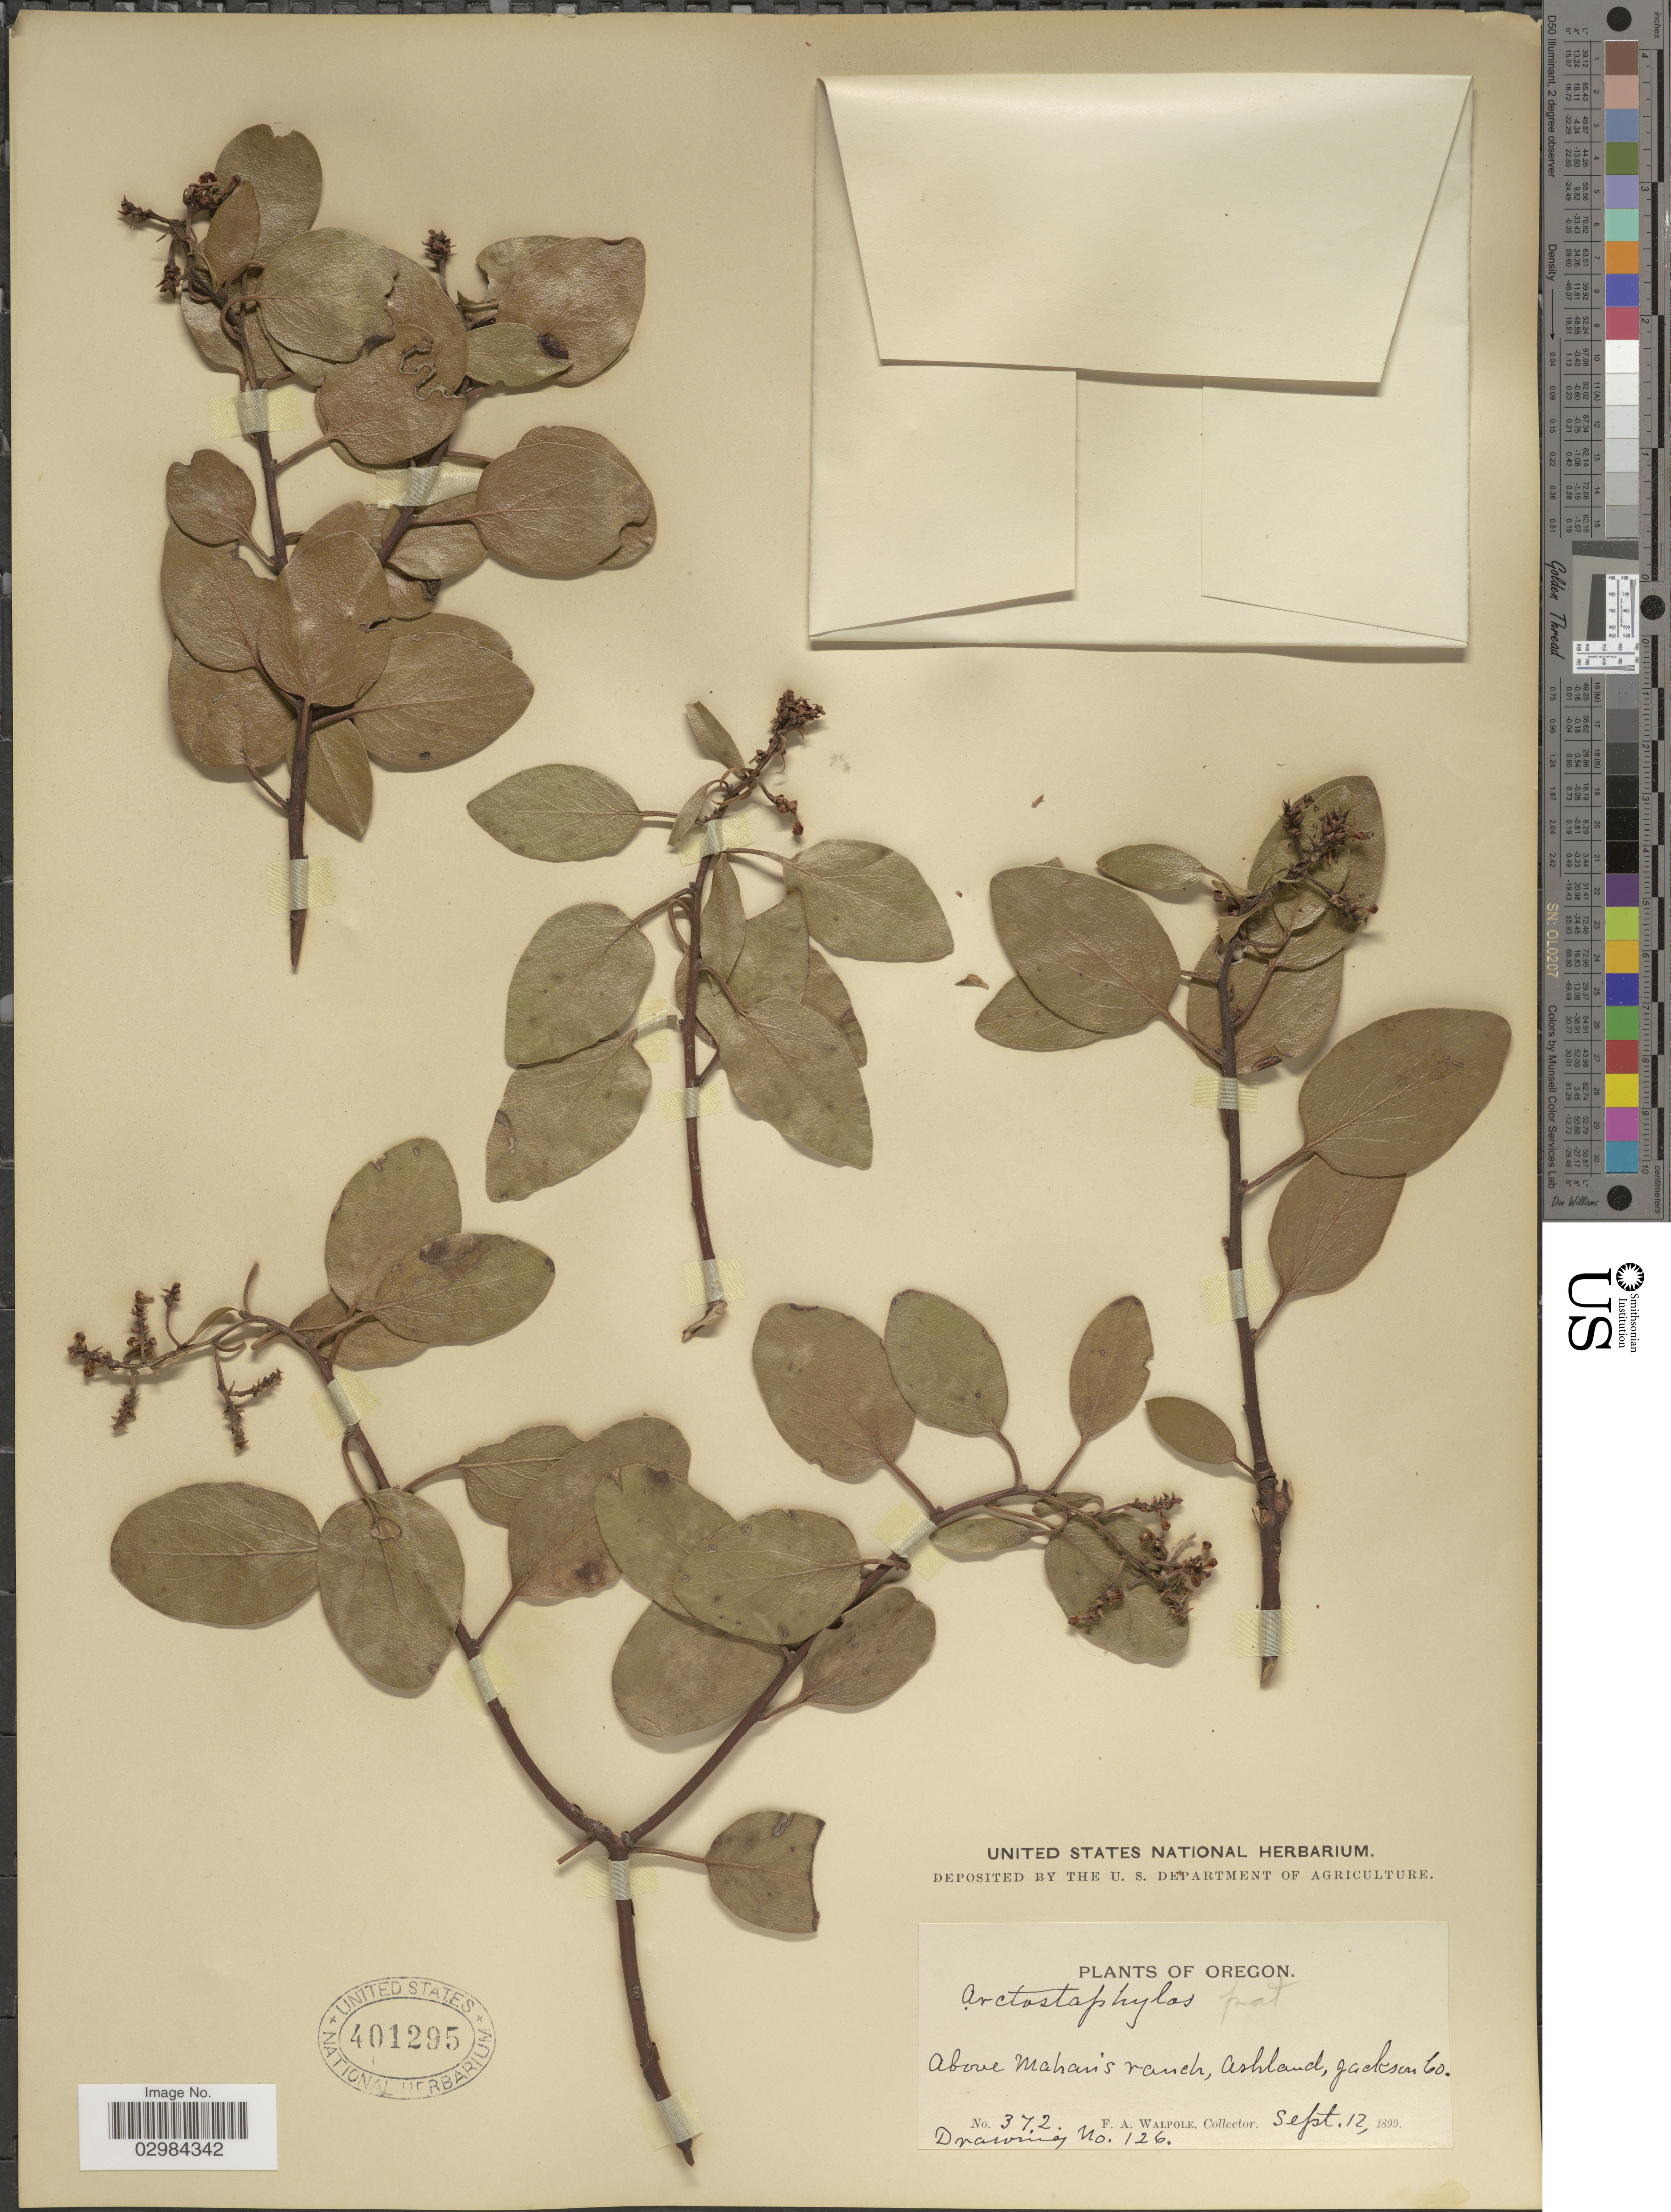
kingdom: Plantae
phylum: Tracheophyta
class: Magnoliopsida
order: Ericales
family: Ericaceae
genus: Arctostaphylos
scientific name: Arctostaphylos patula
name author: Greene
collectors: F. Walpole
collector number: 372/126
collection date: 1899-09-12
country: United States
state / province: Oregon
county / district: Jackson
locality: Above Mahan's ranch, Ashland, Jackson Co.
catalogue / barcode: US 401295